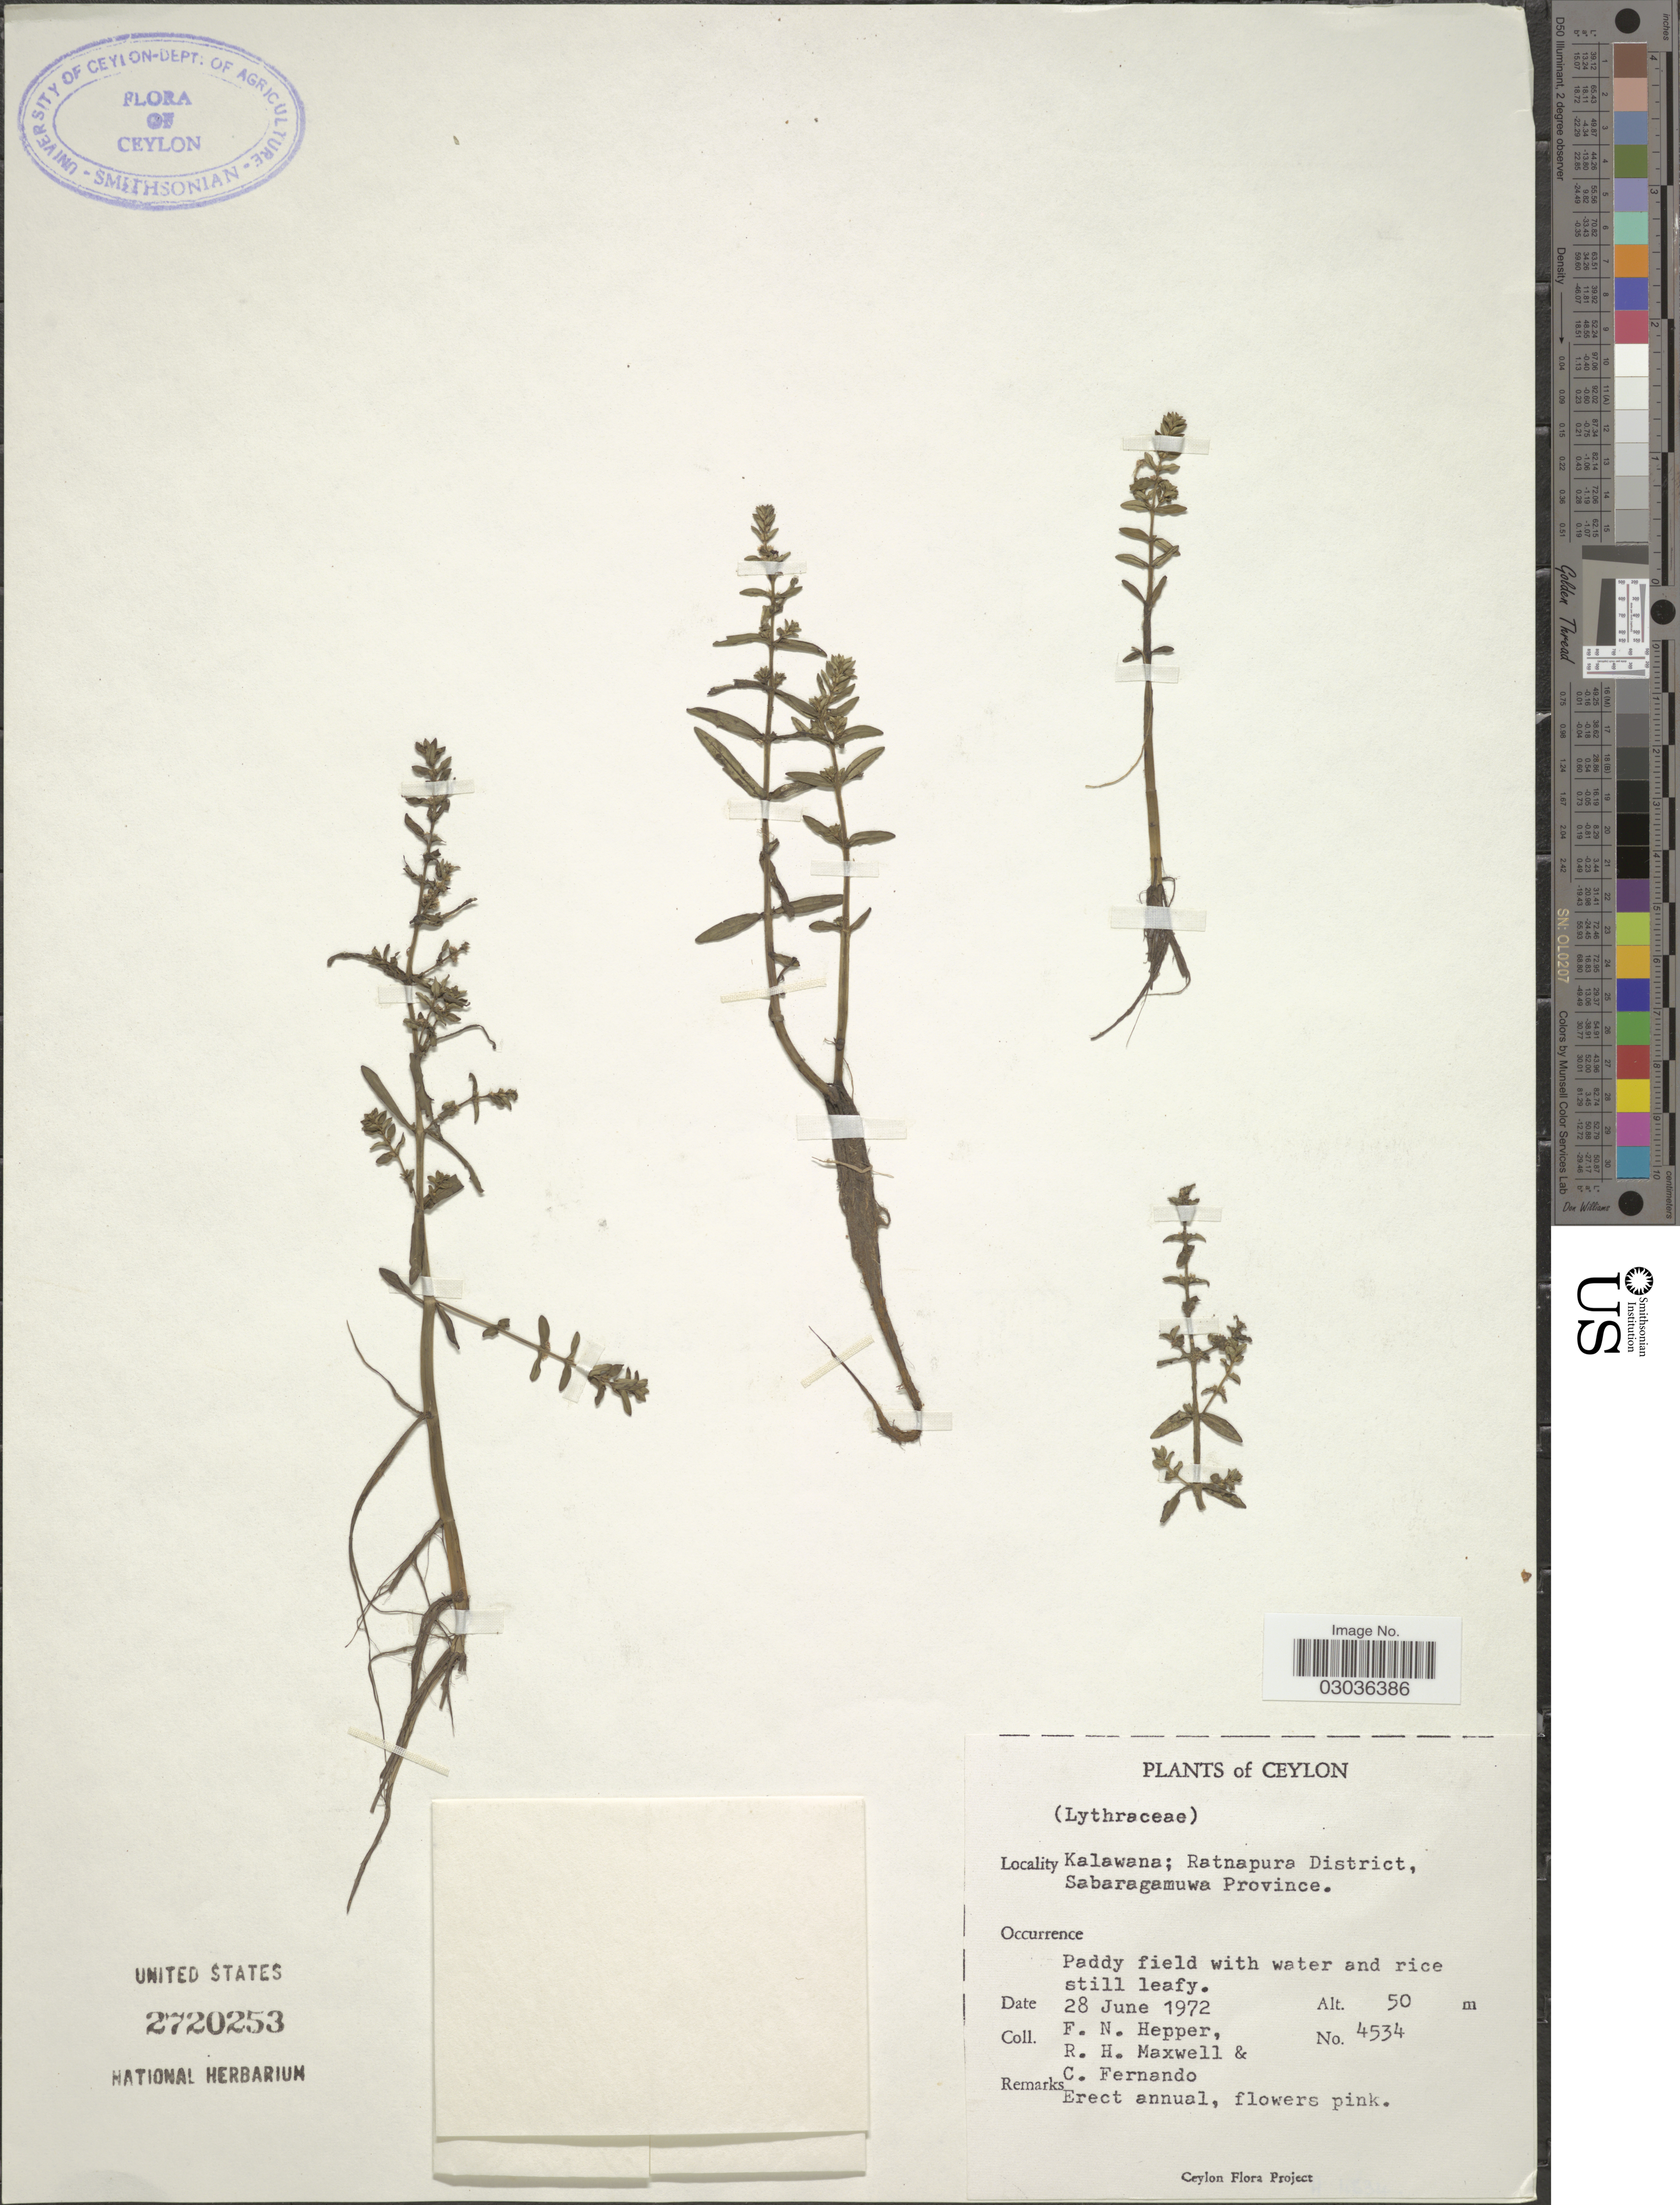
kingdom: Plantae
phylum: Tracheophyta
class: Magnoliopsida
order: Myrtales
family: Lythraceae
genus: Ammannia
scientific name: Ammannia sp.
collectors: F. Hepper, R. Maxwell & C. Fernando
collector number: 4534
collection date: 1972-06-28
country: Sri Lanka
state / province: Sabaragamuwa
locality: Ceylon. Kalawana; Ratnapura District.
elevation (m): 50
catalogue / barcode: US 2720253